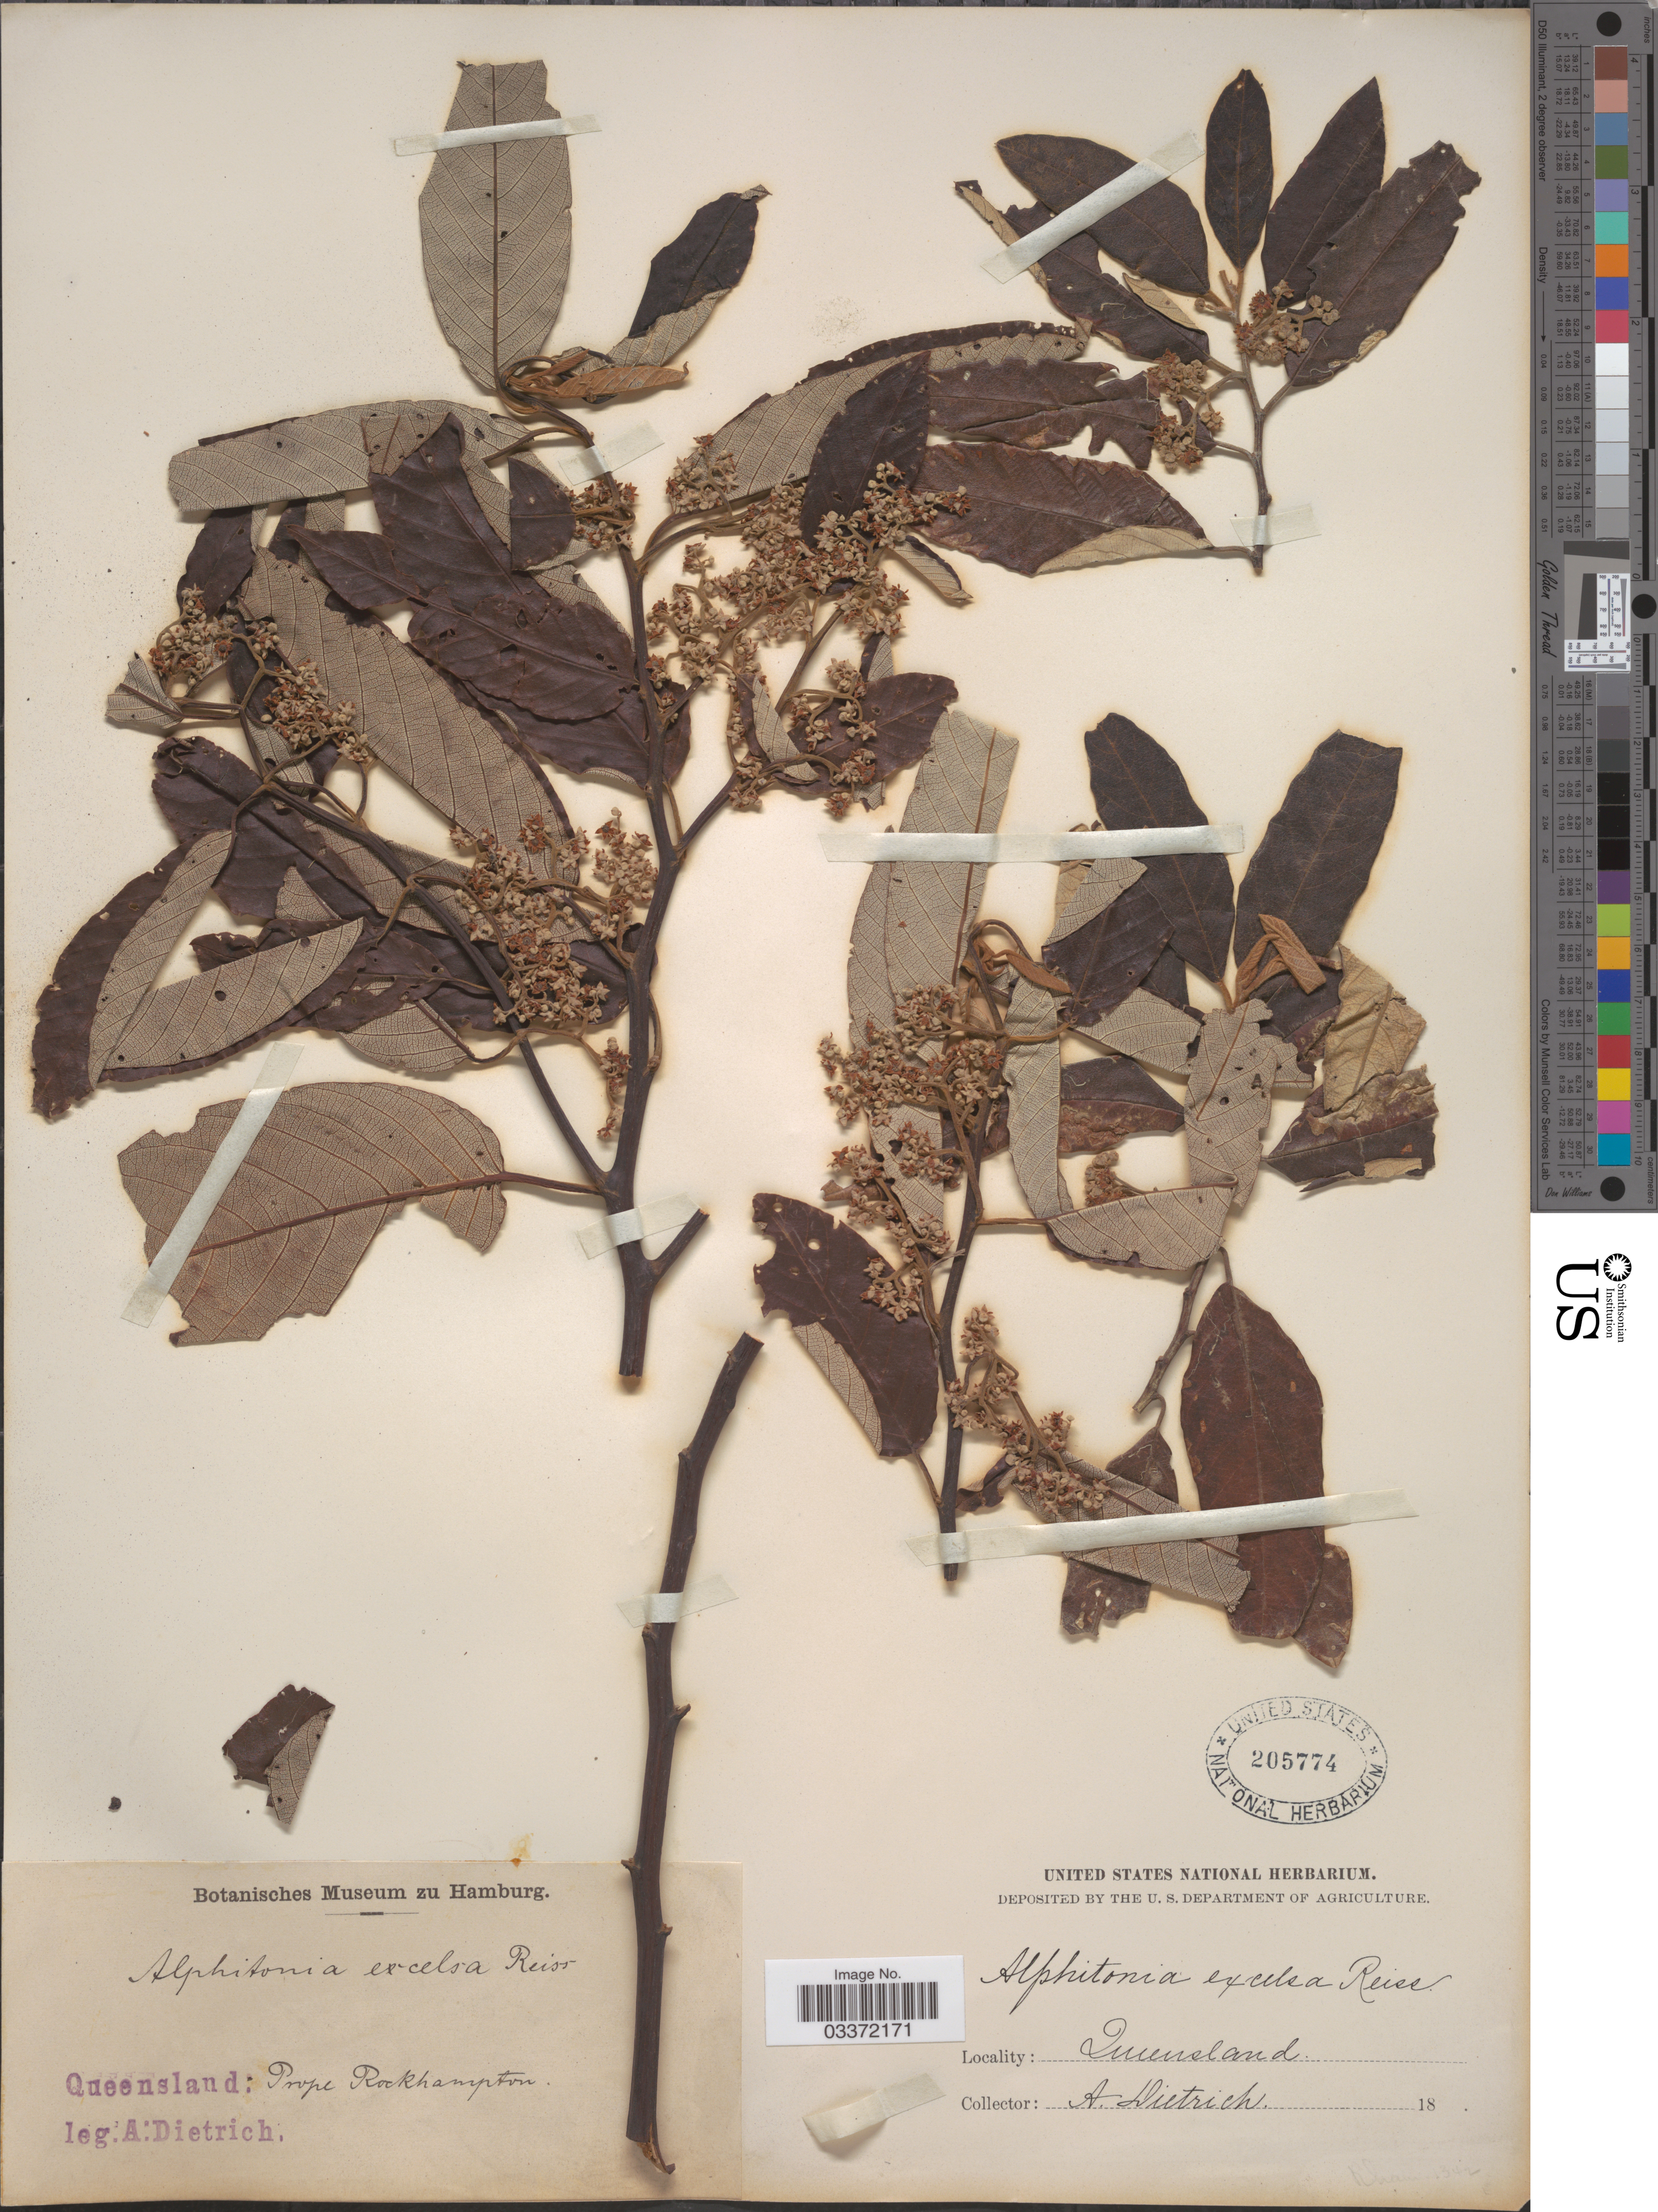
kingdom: Plantae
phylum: Tracheophyta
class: Magnoliopsida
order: Rosales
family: Rhamnaceae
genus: Alphitonia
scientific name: Alphitonia excelsa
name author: Reissek ex Endl.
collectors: A. Dietrich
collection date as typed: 18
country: Australia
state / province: Queensland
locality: Prope Rockhampton.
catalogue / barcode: US 205774